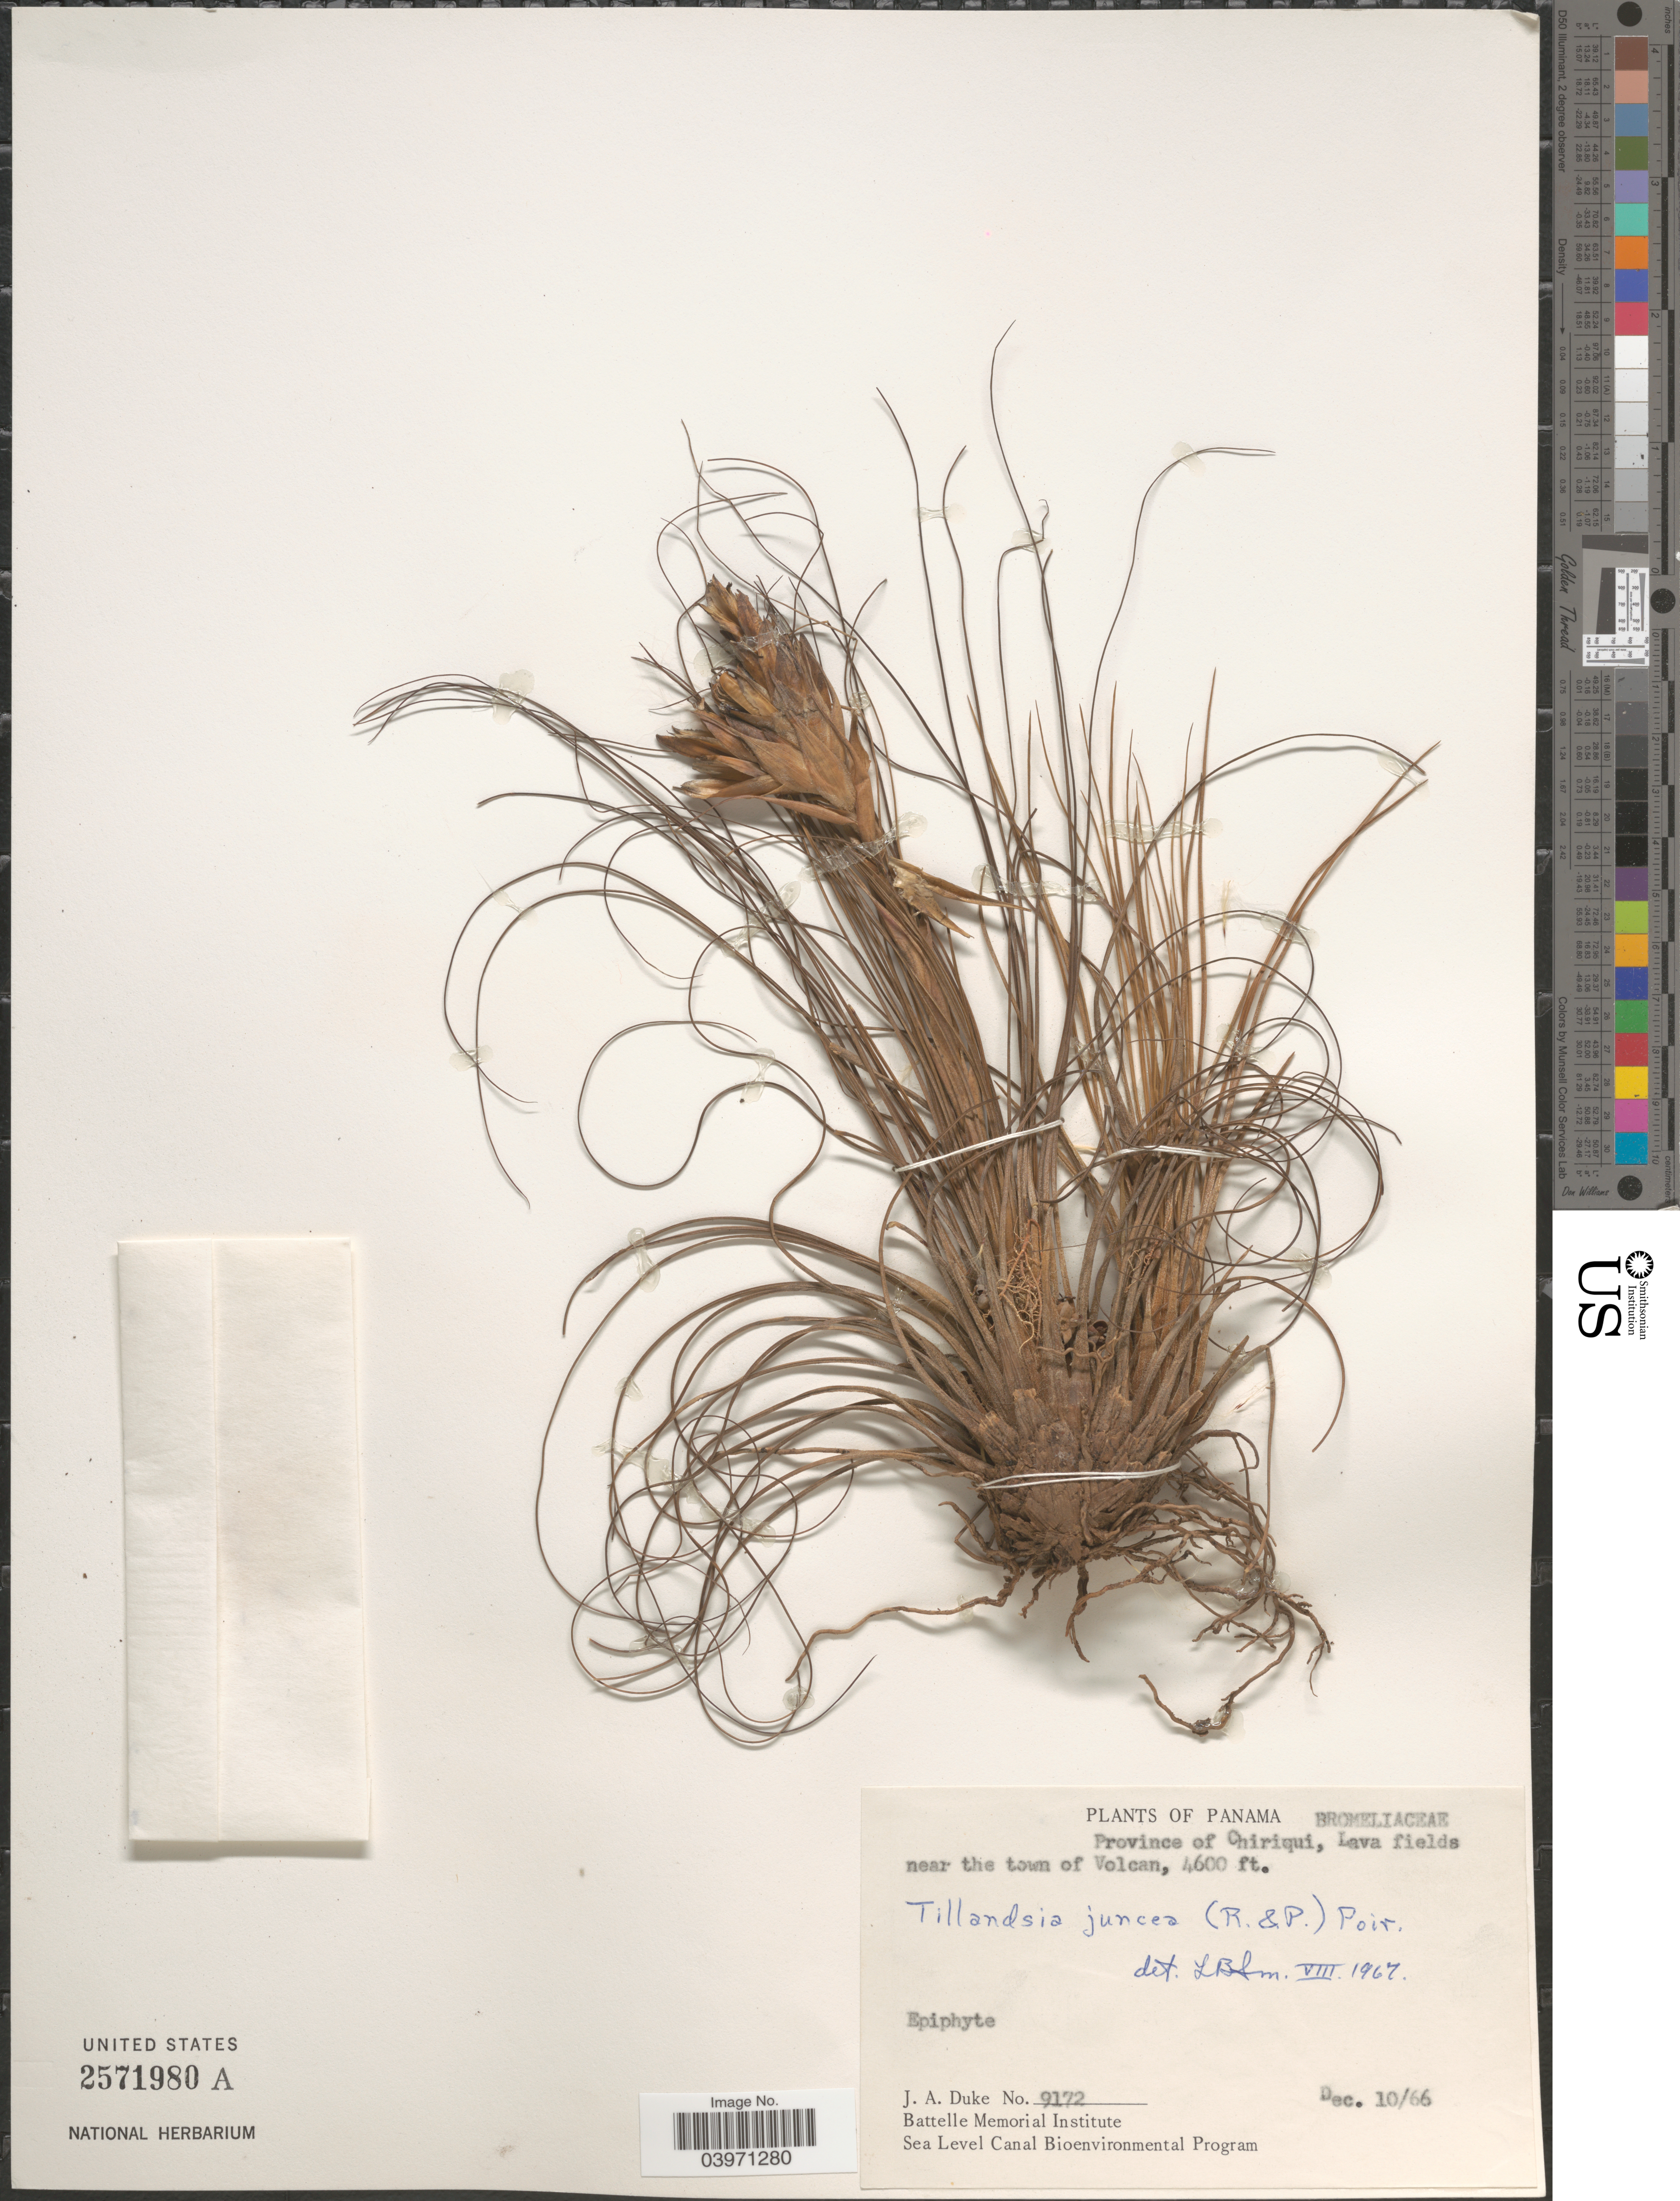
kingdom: Plantae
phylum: Tracheophyta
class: Liliopsida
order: Poales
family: Bromeliaceae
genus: Tillandsia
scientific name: Tillandsia juncea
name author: (Ruiz & Pav.) Poir.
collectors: J. A. Duke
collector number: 9172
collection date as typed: Transcribed d/m/y: 10/12/66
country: Panama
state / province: Chiriqui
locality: Lava fields near the town of Volcan.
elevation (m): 1402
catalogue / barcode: US 2571980A